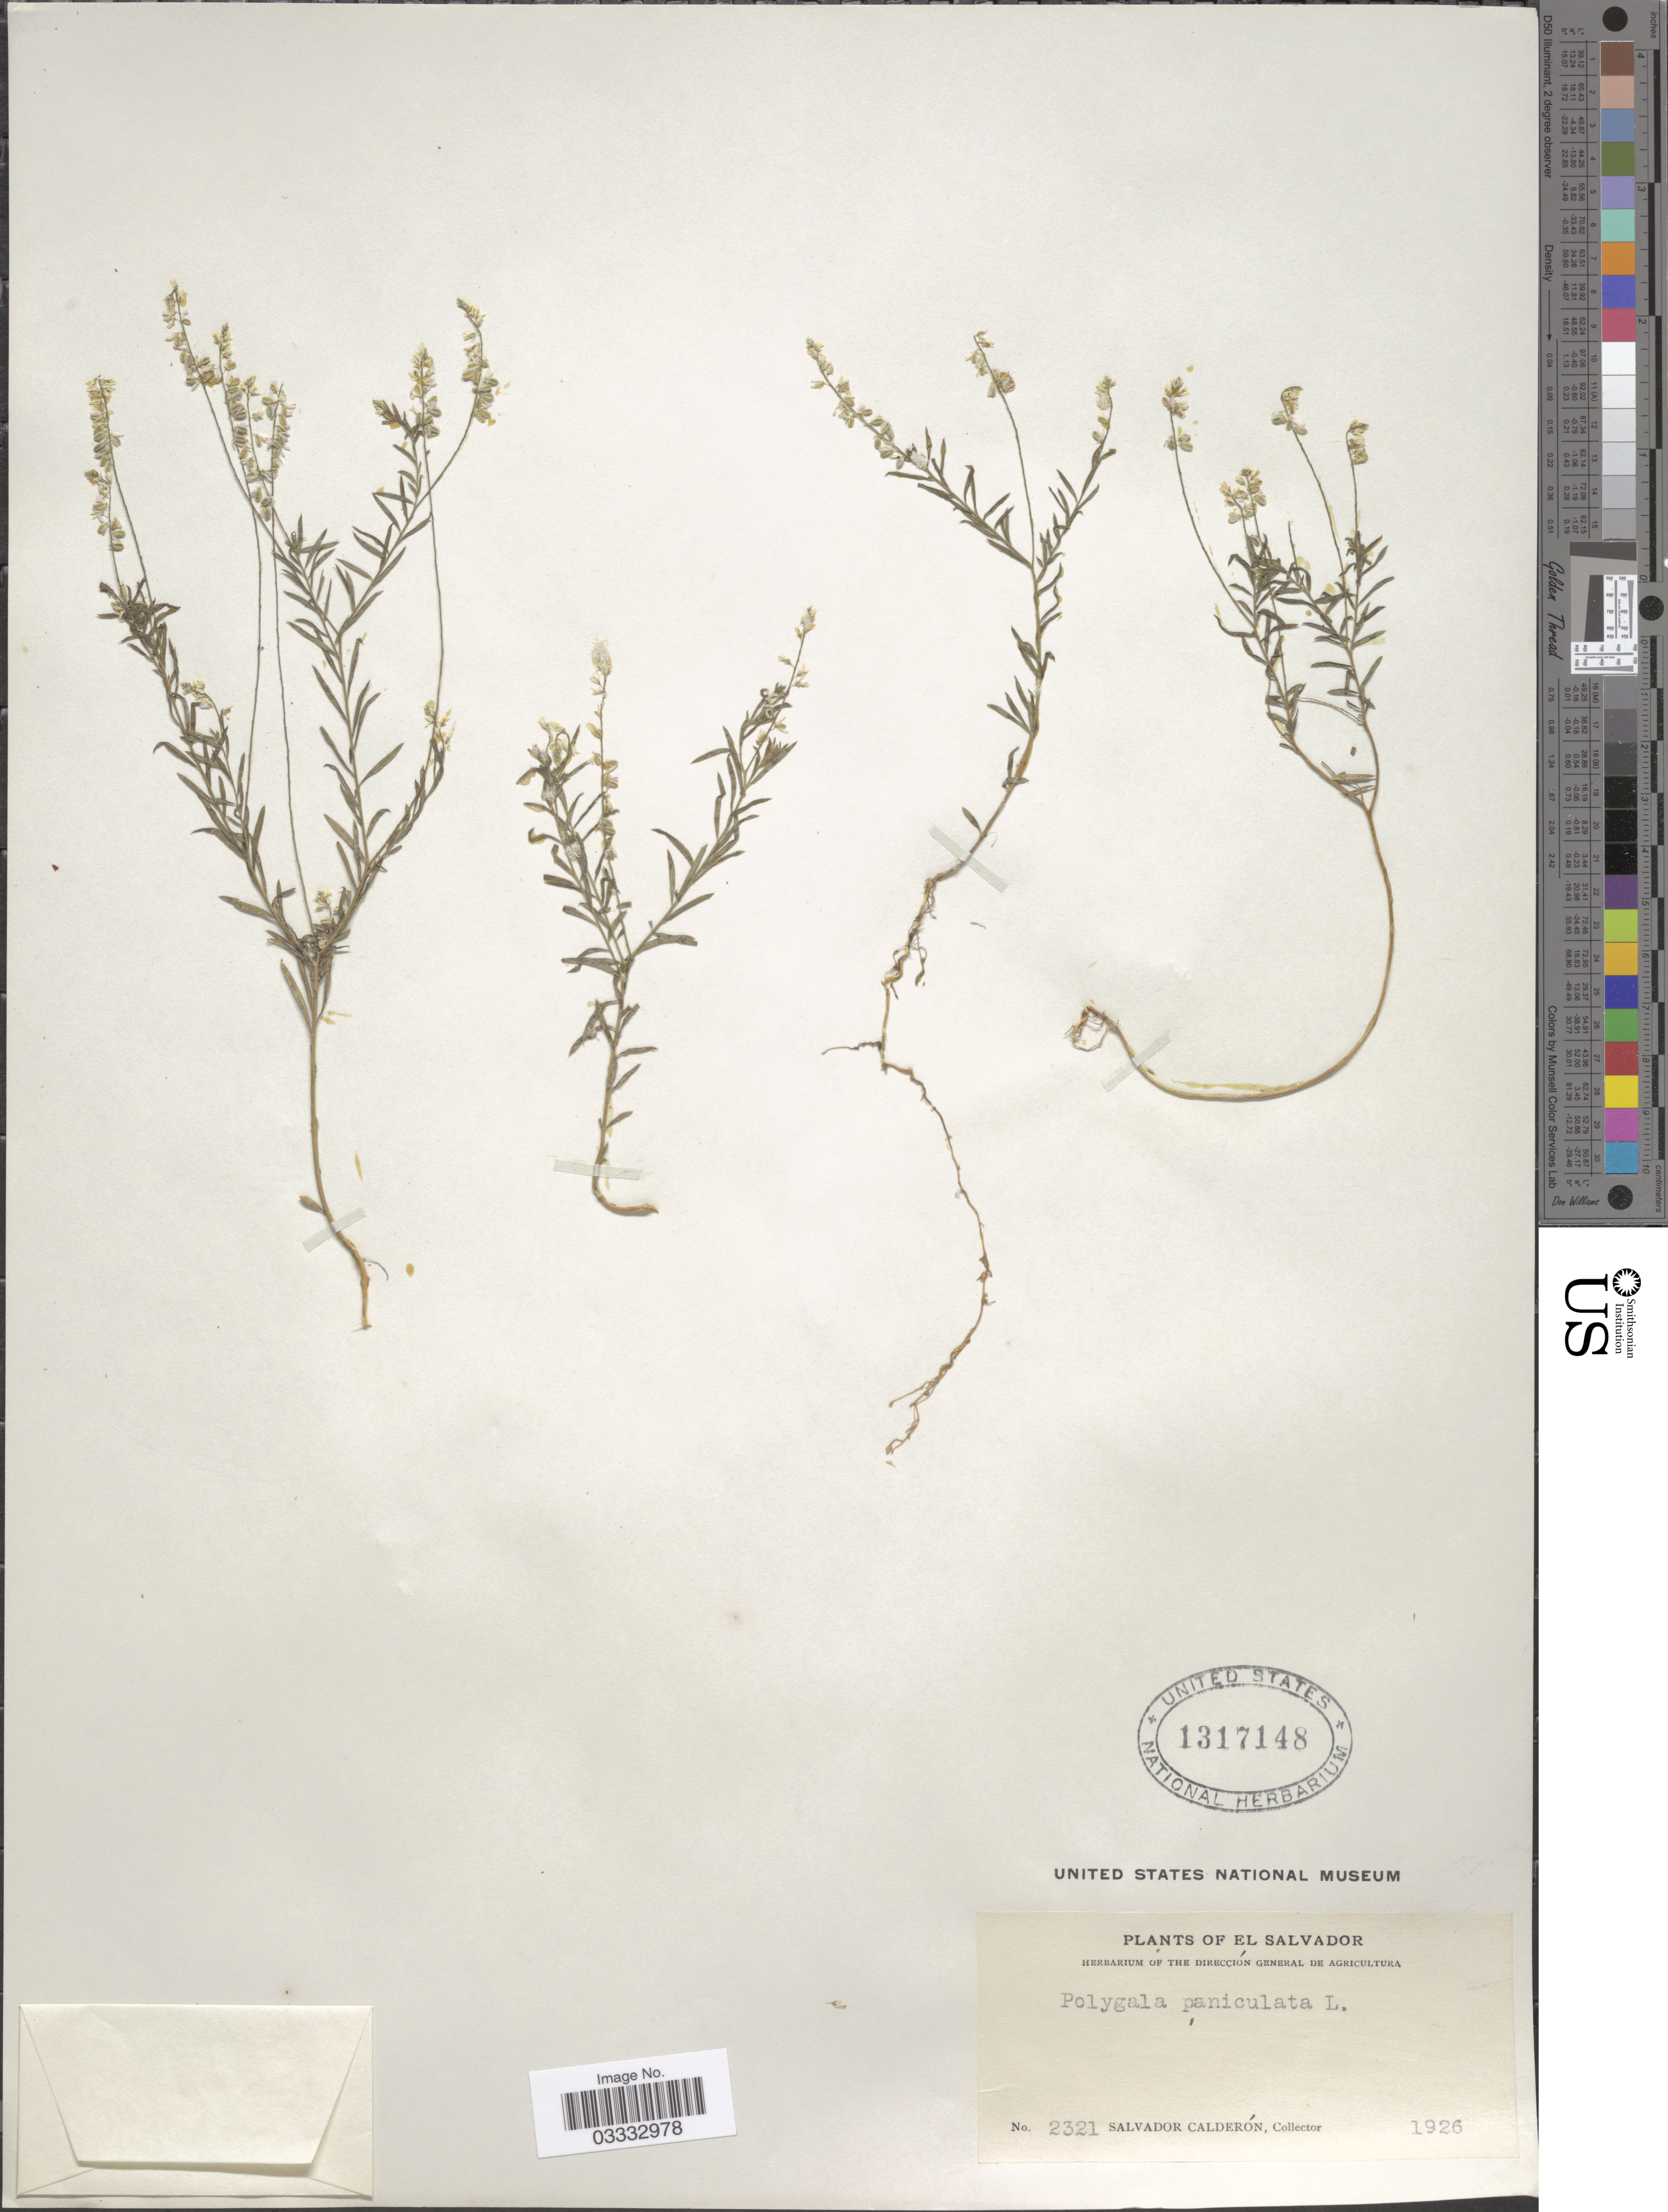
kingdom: Plantae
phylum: Tracheophyta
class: Magnoliopsida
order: Fabales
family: Polygalaceae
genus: Polygala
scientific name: Polygala paniculata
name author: L.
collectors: S. Calderón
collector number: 2321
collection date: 1926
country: El Salvador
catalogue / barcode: US 1317148